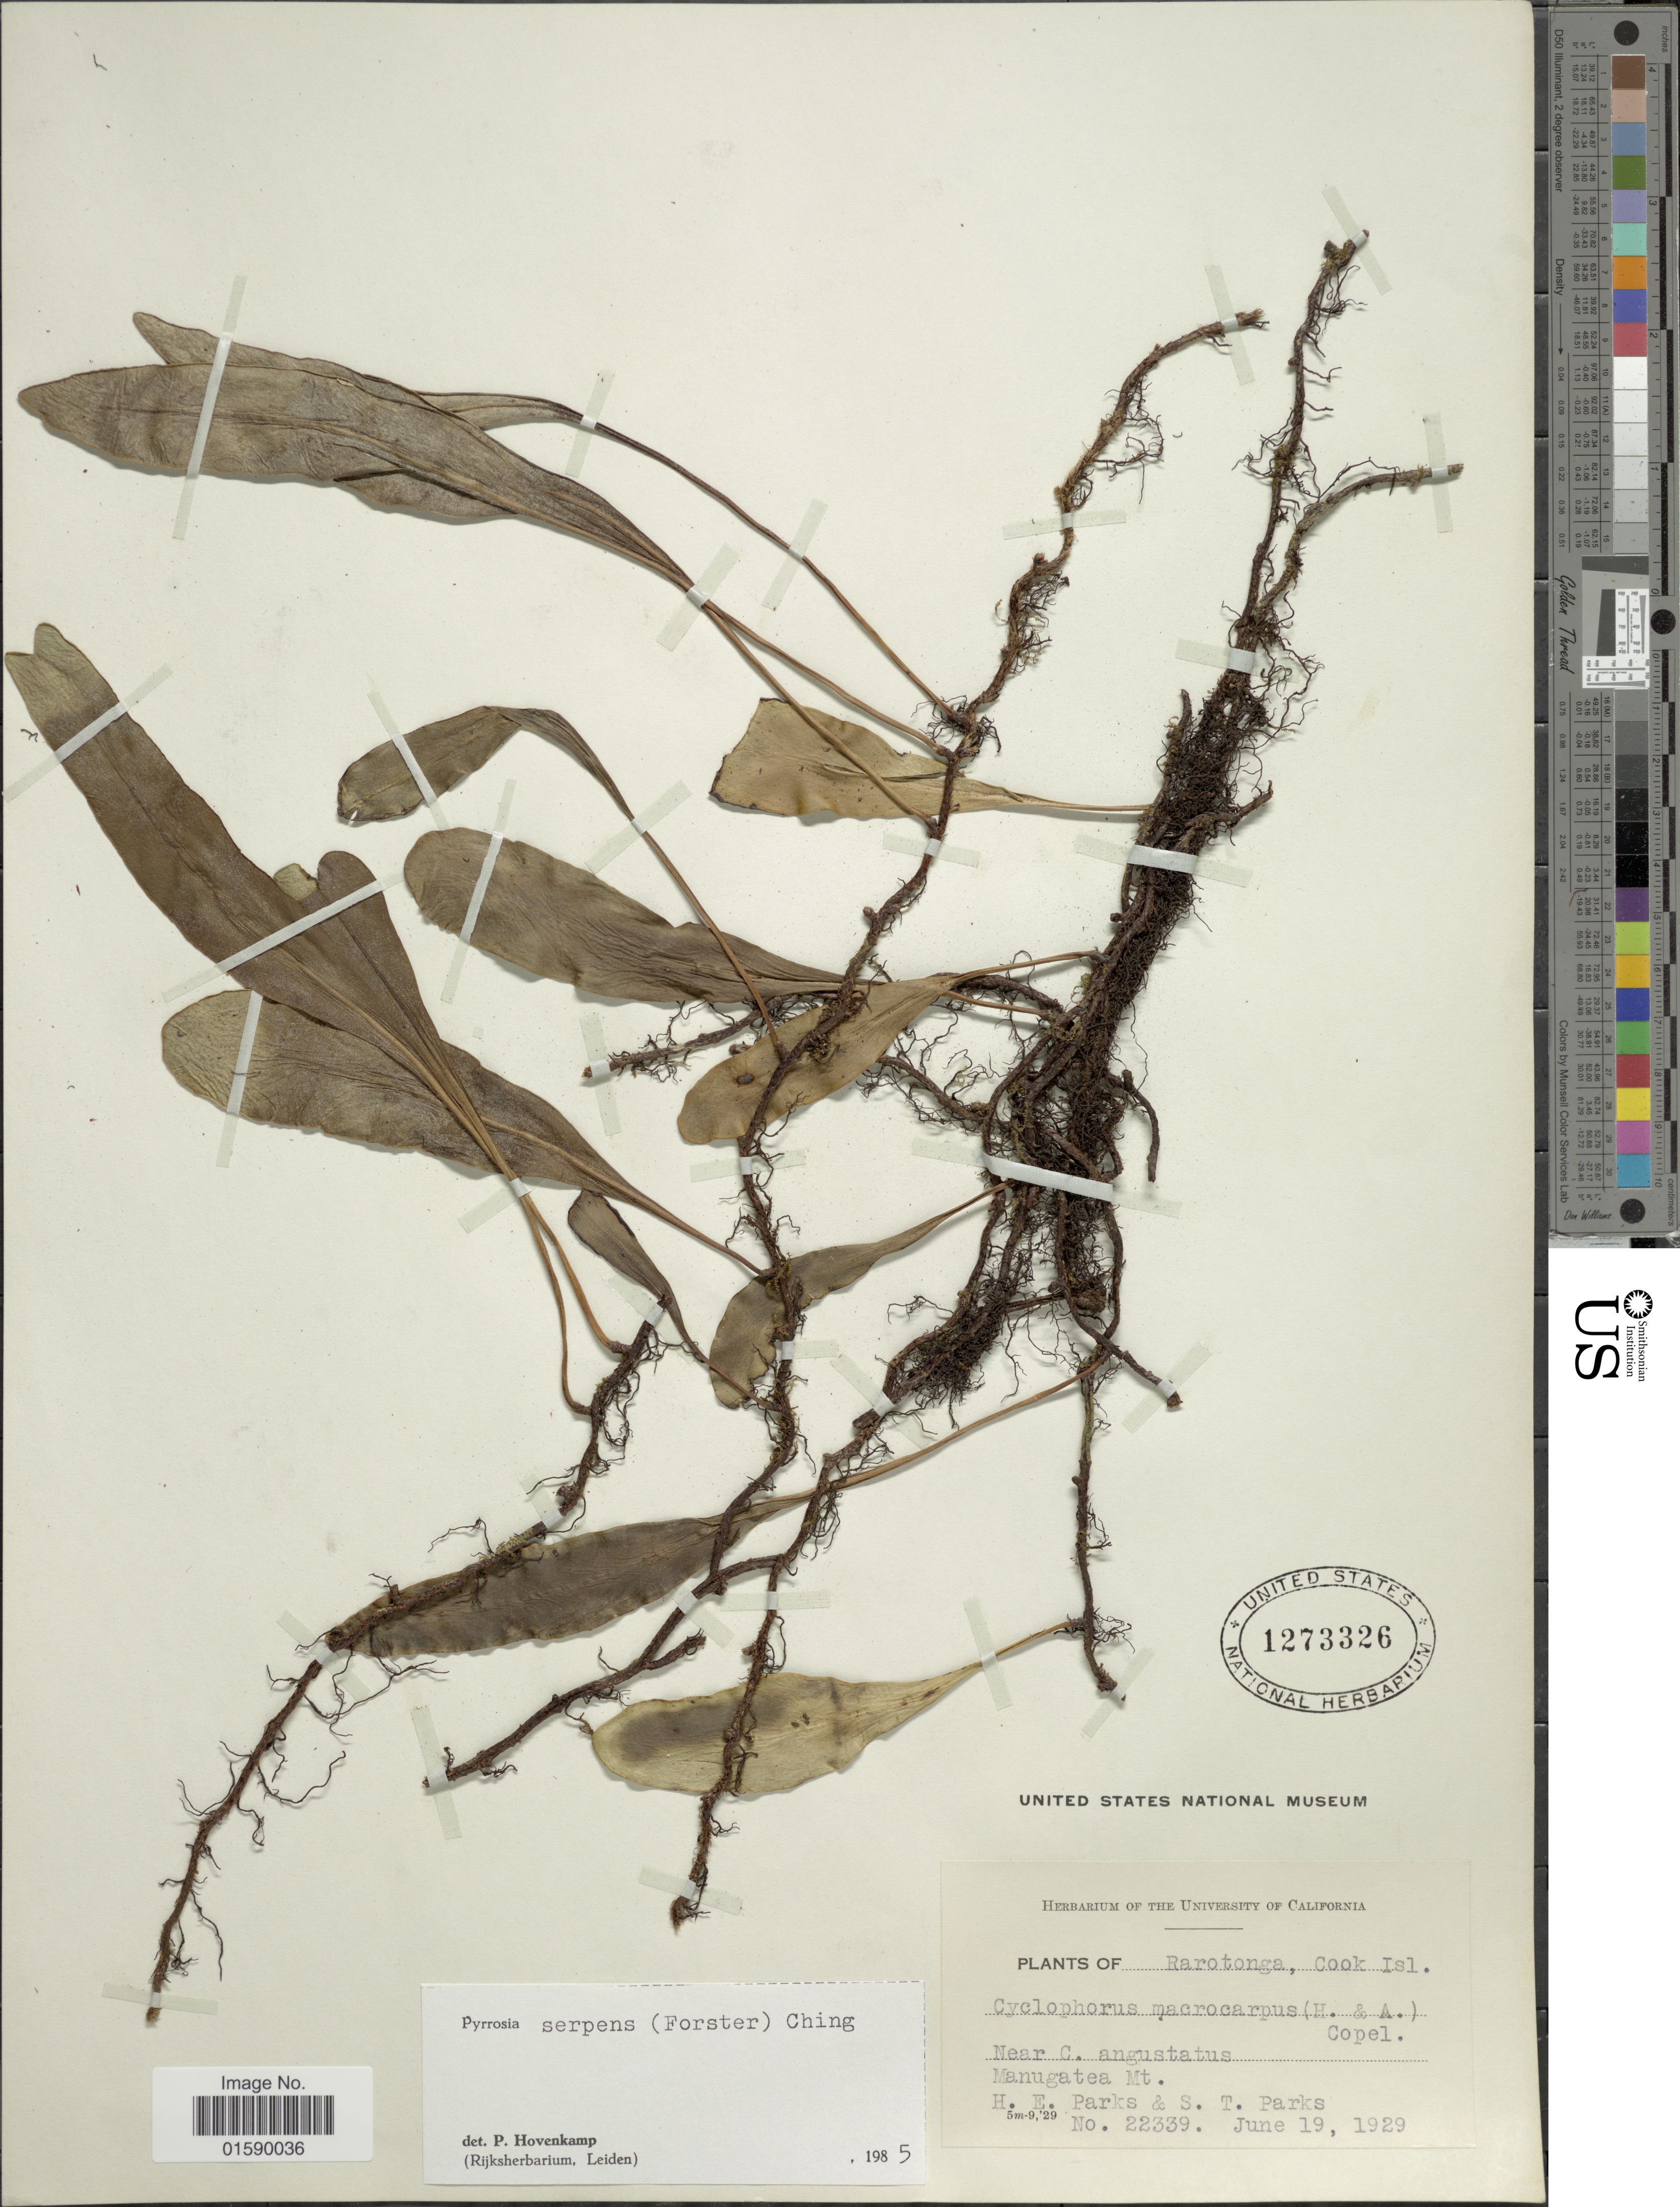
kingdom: Plantae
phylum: Tracheophyta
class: Polypodiopsida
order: Polypodiales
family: Polypodiaceae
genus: Pyrrosia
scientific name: Pyrrosia serpens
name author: Ching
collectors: H. E. Parks & S. Parks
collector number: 22339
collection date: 1929-06-19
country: Cook Islands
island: Rarotonga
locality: Rarotonga, Near C. angustatus, Maungatea Mt.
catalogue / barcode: US 1273326